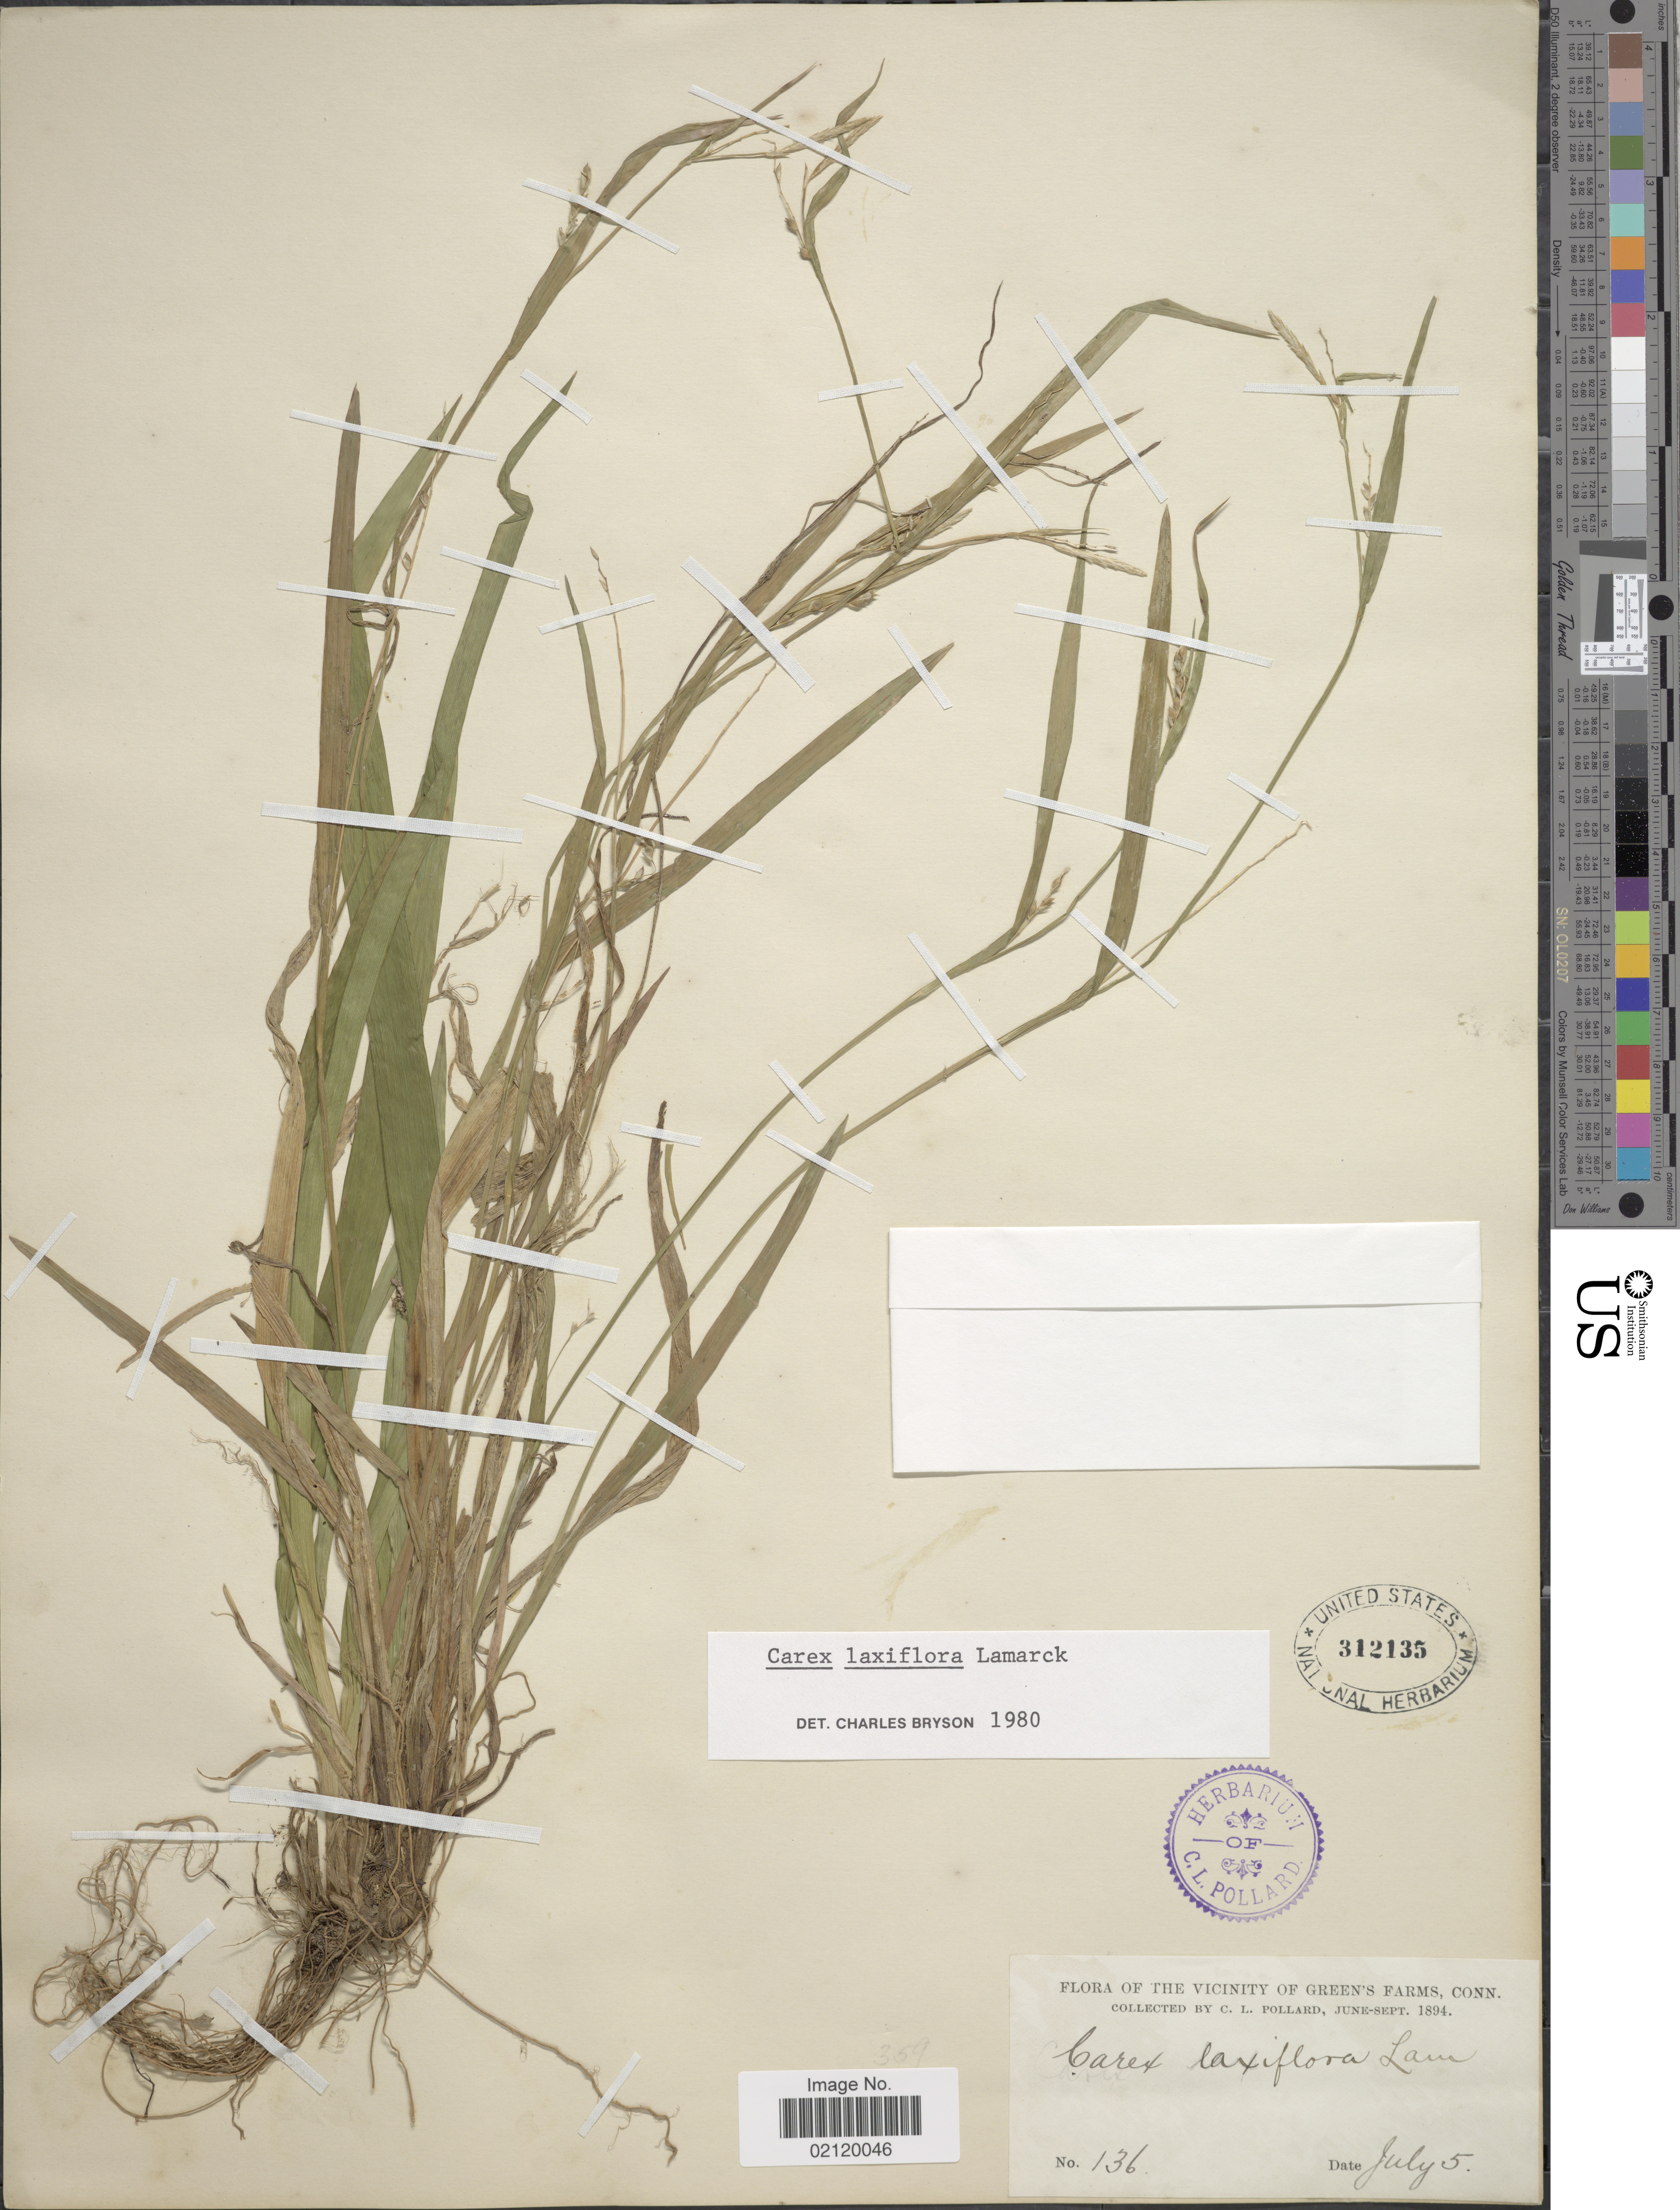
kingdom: Plantae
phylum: Tracheophyta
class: Liliopsida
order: Poales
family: Cyperaceae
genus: Carex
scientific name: Carex laxiflora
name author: Lam.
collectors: C. L. Pollard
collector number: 136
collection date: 1894-07-05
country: United States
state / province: Connecticut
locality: Vicinity of Green's Farms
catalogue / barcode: US 312135